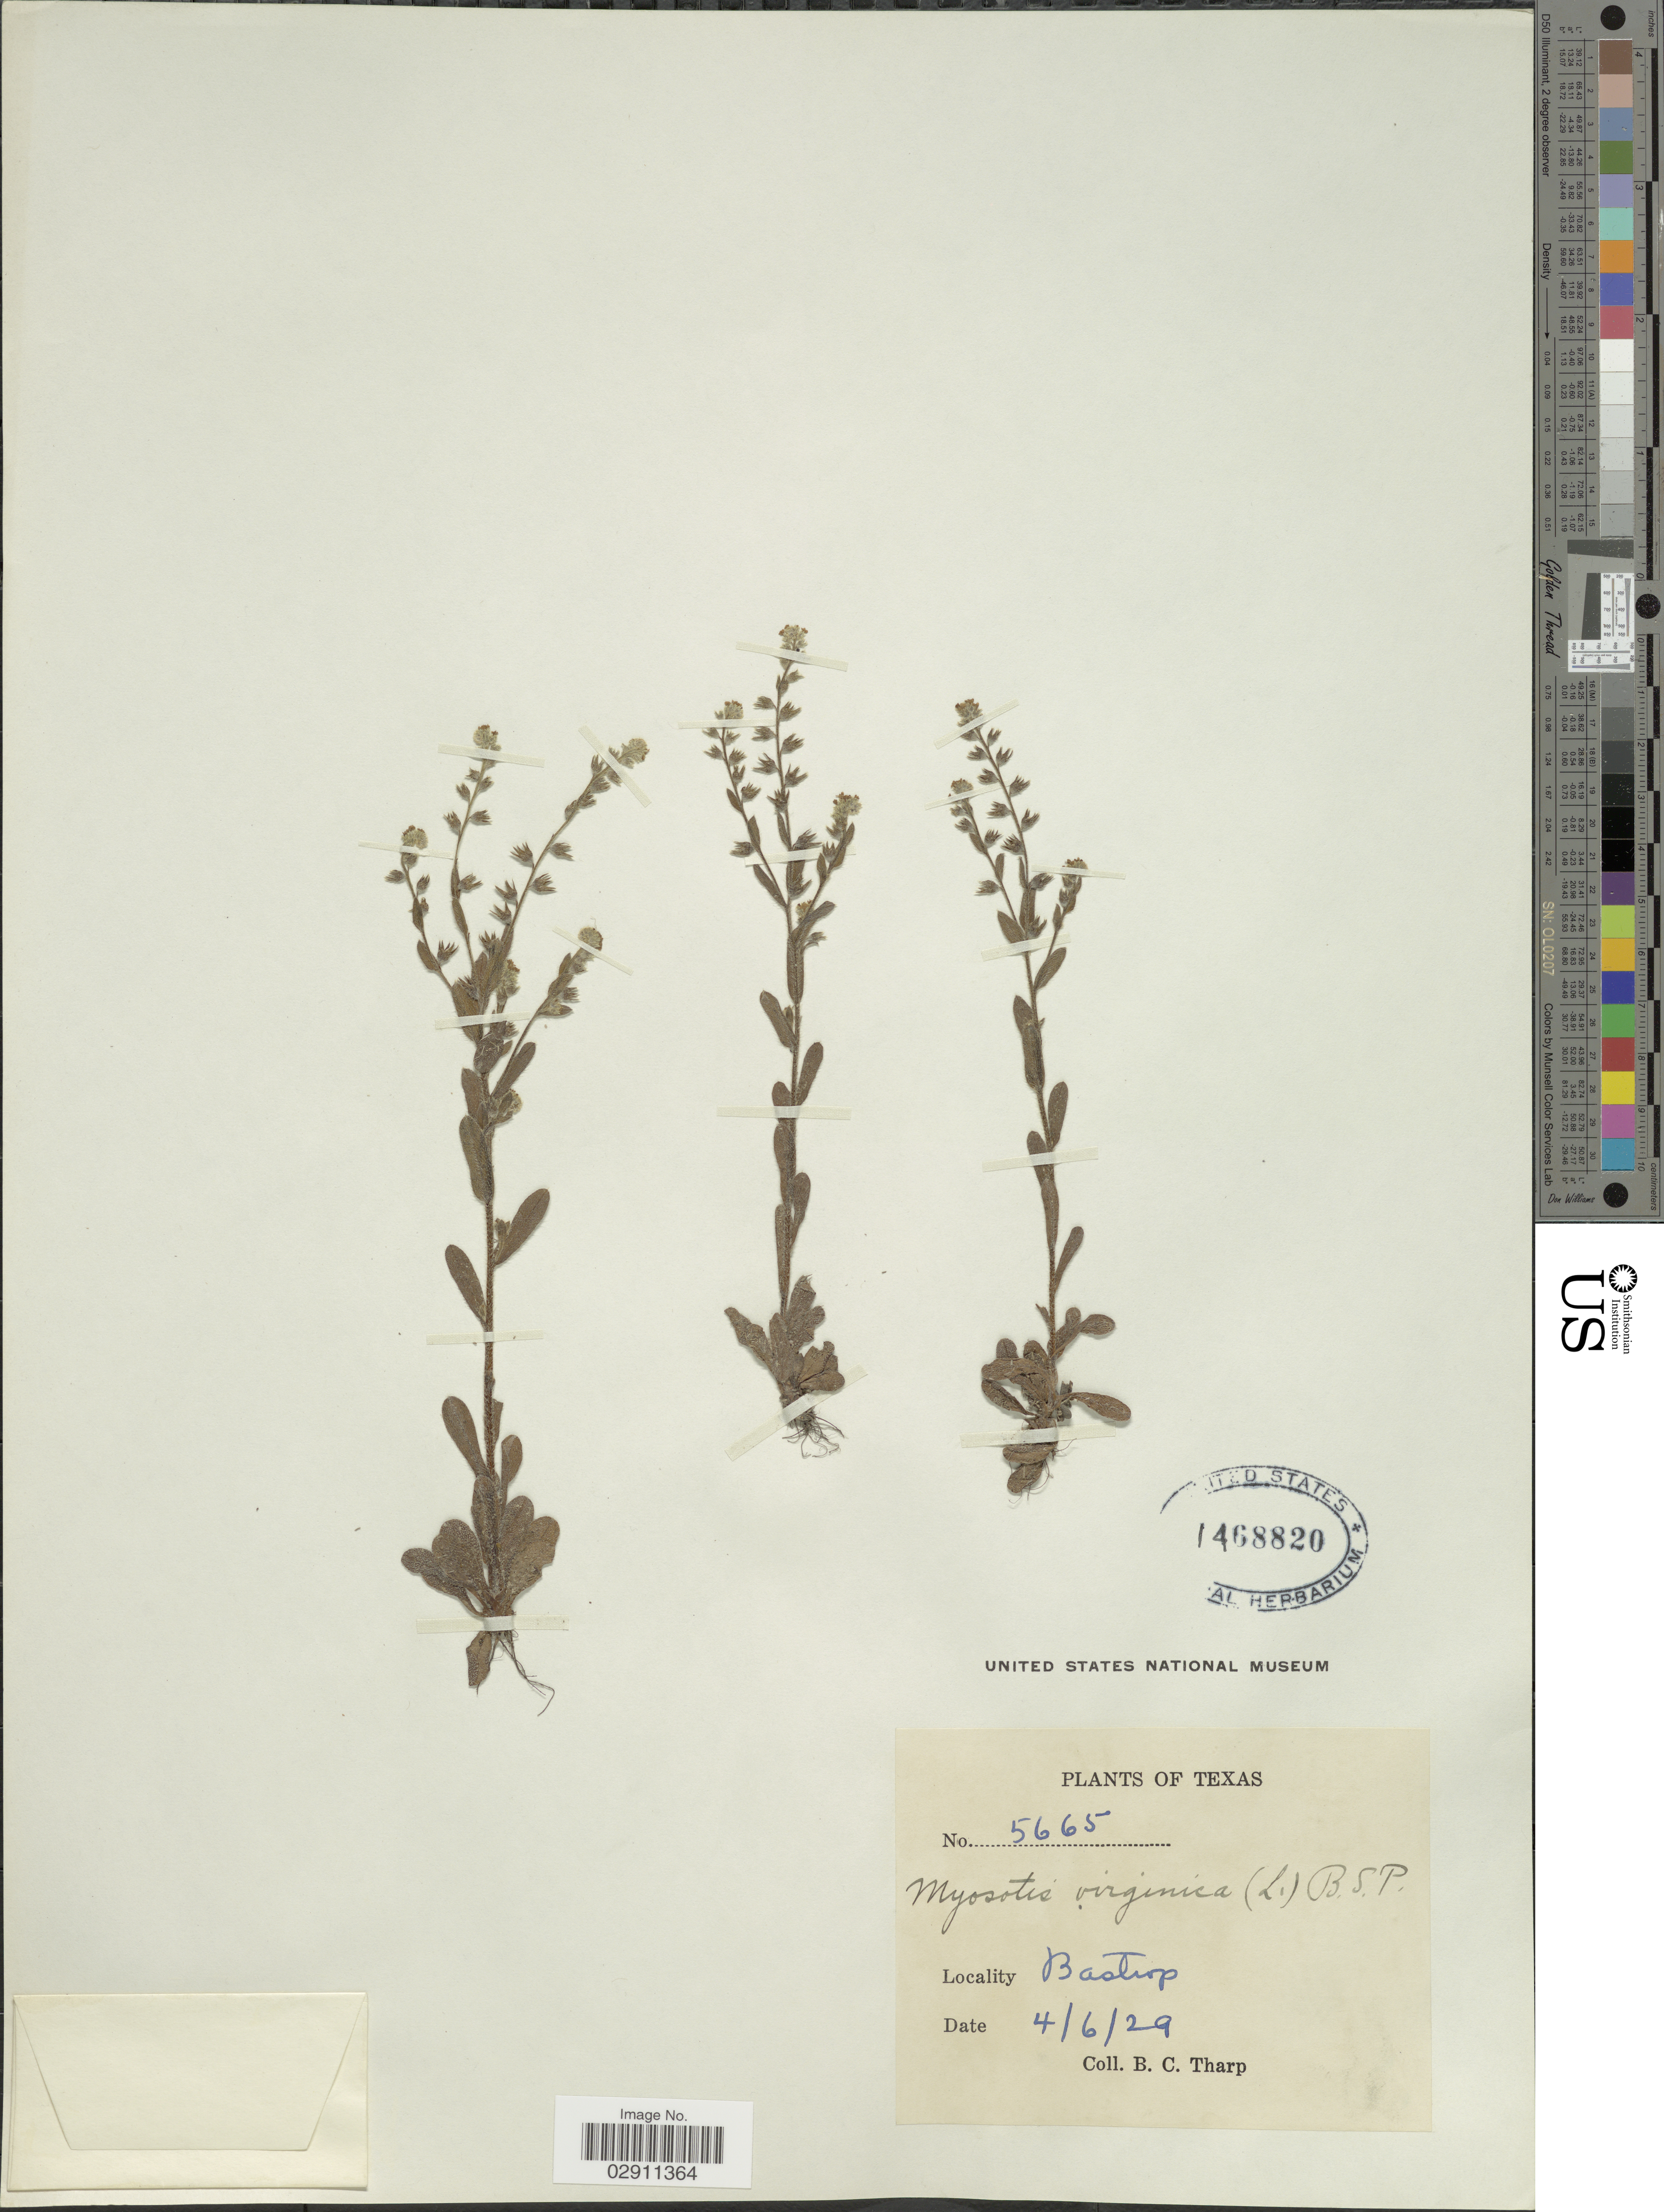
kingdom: Plantae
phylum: Tracheophyta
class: Magnoliopsida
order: Boraginales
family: Boraginaceae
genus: Myosotis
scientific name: Myosotis verna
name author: Nutt.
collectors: B. C. Tharp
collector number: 5665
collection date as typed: Transcribed d/m/y: 6/4/29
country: United States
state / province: Texas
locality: Bastrop.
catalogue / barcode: US 1468820